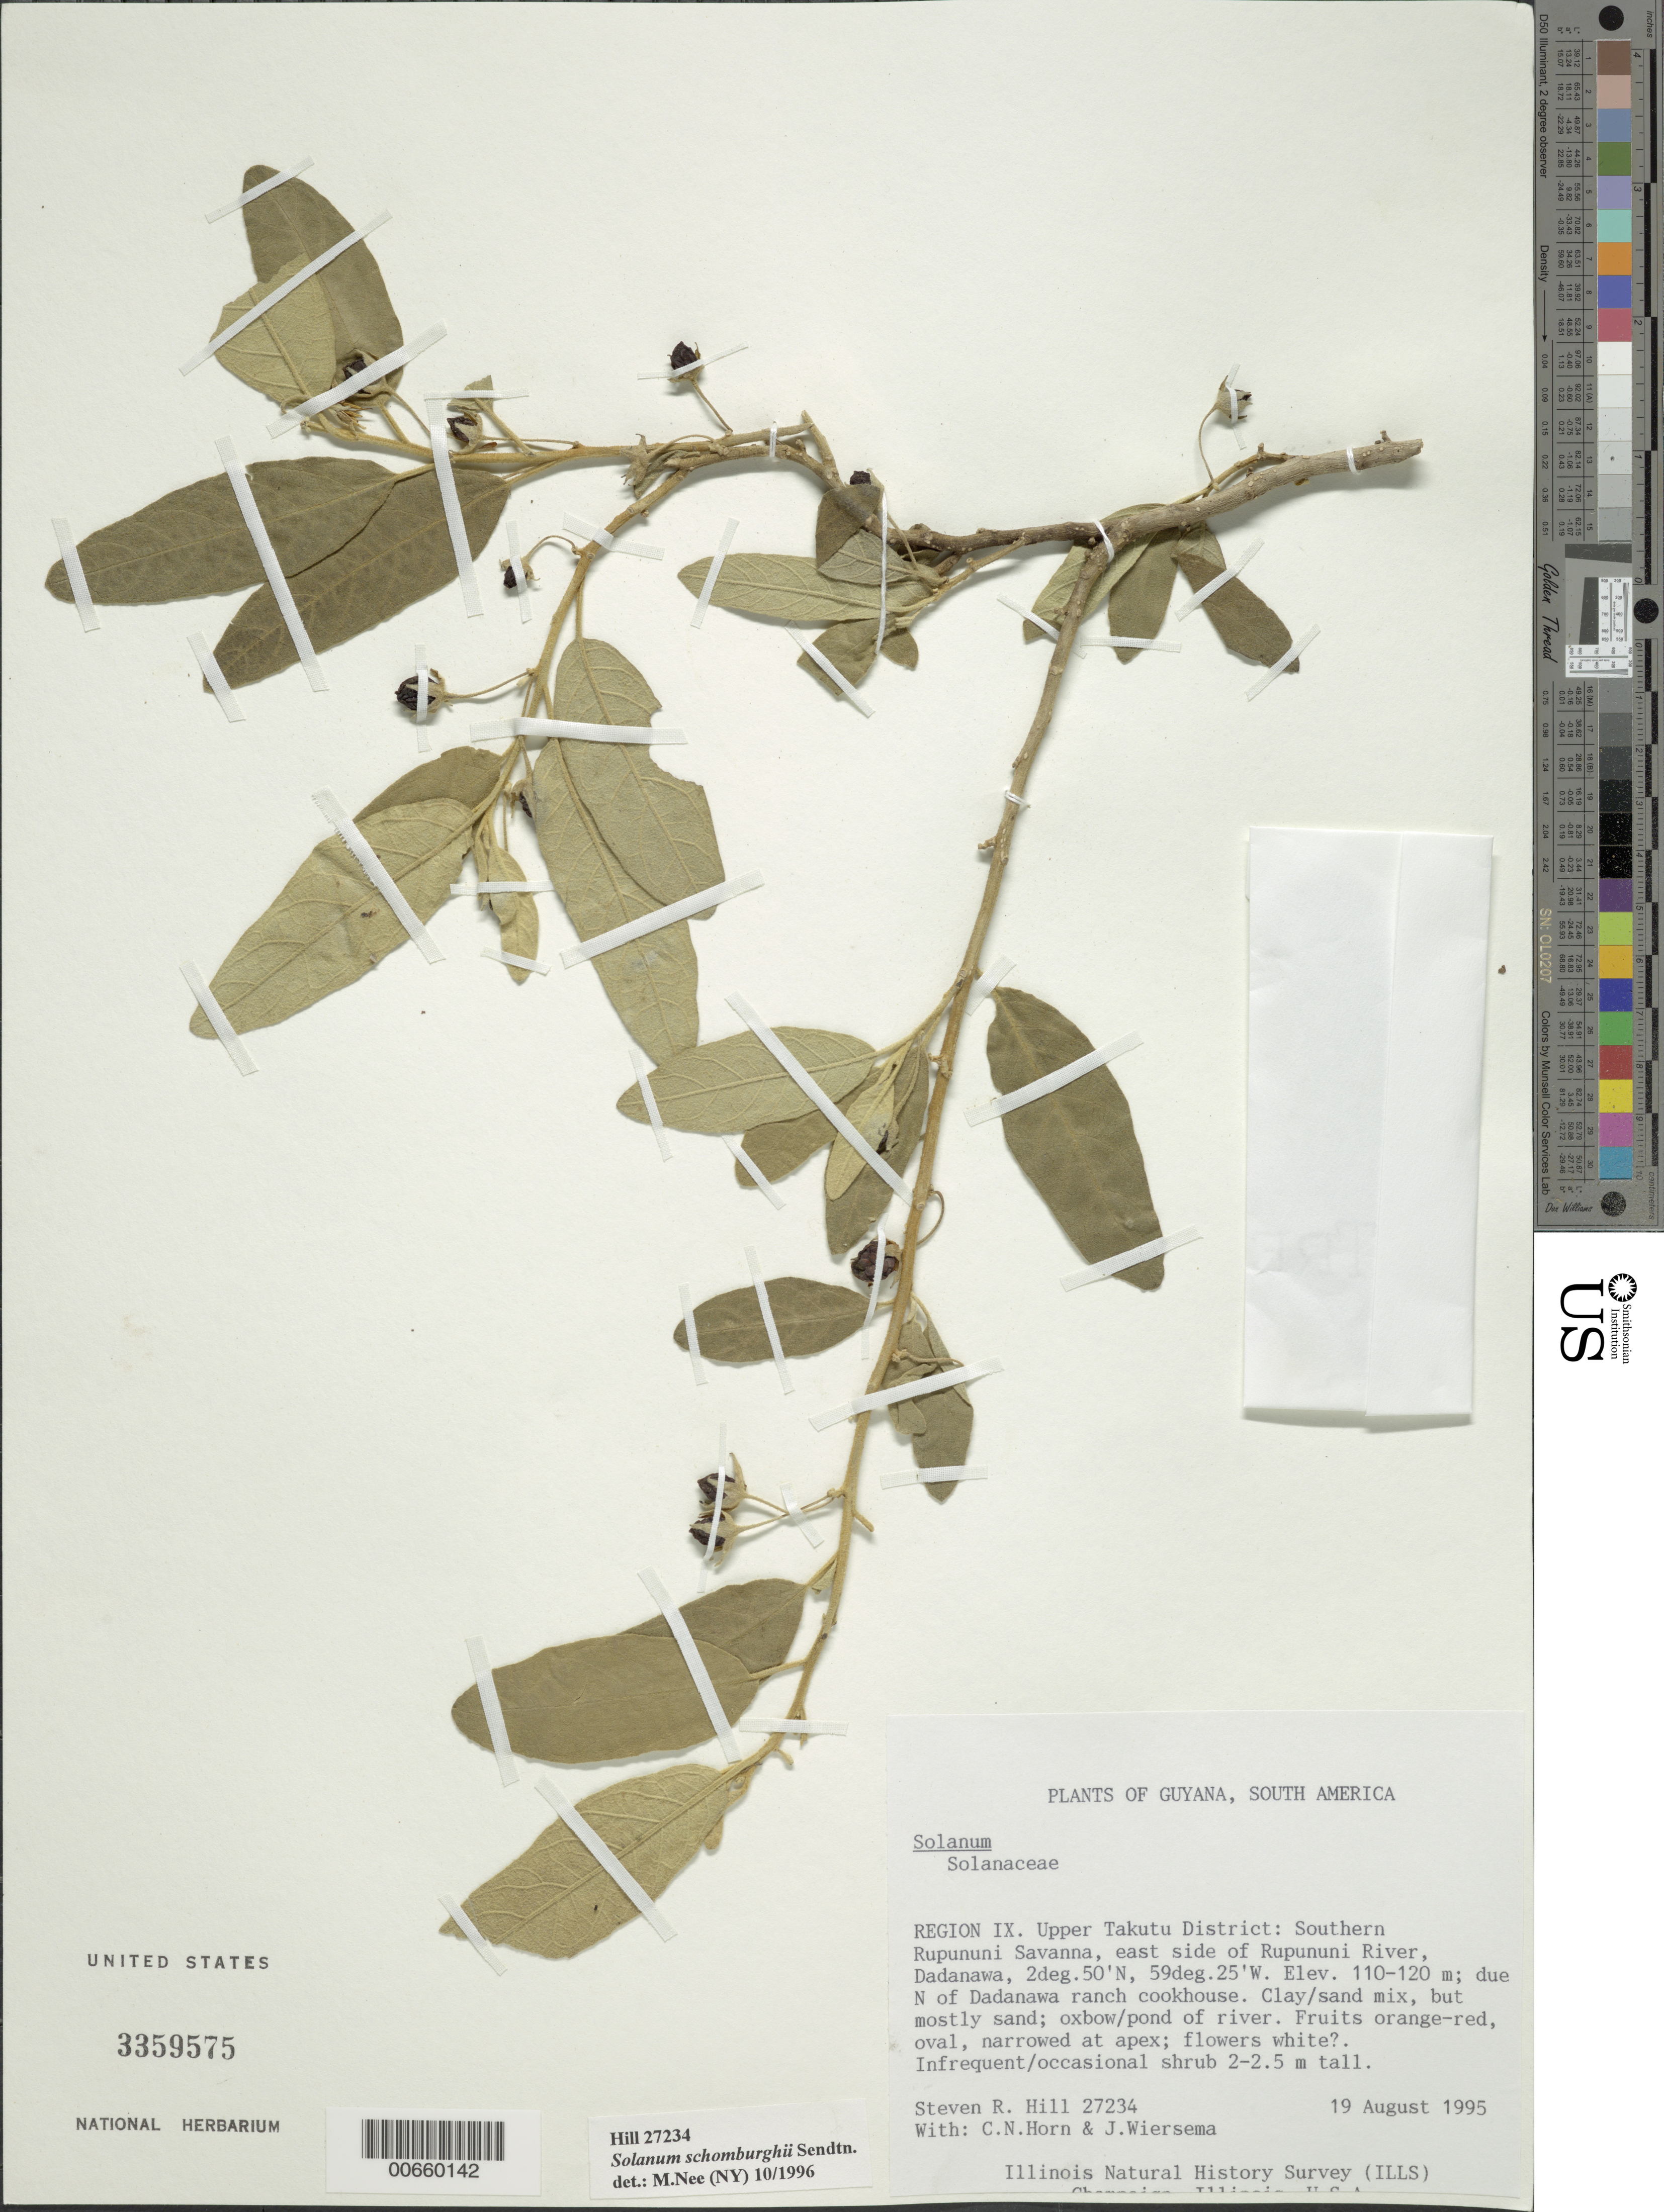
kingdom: Plantae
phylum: Tracheophyta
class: Magnoliopsida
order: Solanales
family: Solanaceae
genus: Solanum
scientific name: Solanum schomburghii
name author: Sendtn.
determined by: Nee, Michael H.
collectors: S. R. Hill, C. Wiersema & J. Horn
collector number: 27234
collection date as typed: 8 Aug 1995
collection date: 1995-08-08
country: Guyana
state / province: U. Takutu-U. Essequibo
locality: Dadanawa, southern Rupununi Savanna, E side of Rupununi R.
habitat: Clay/sand mix, but mostly sand; oxbow/pond of river.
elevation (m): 110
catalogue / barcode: US 3359575